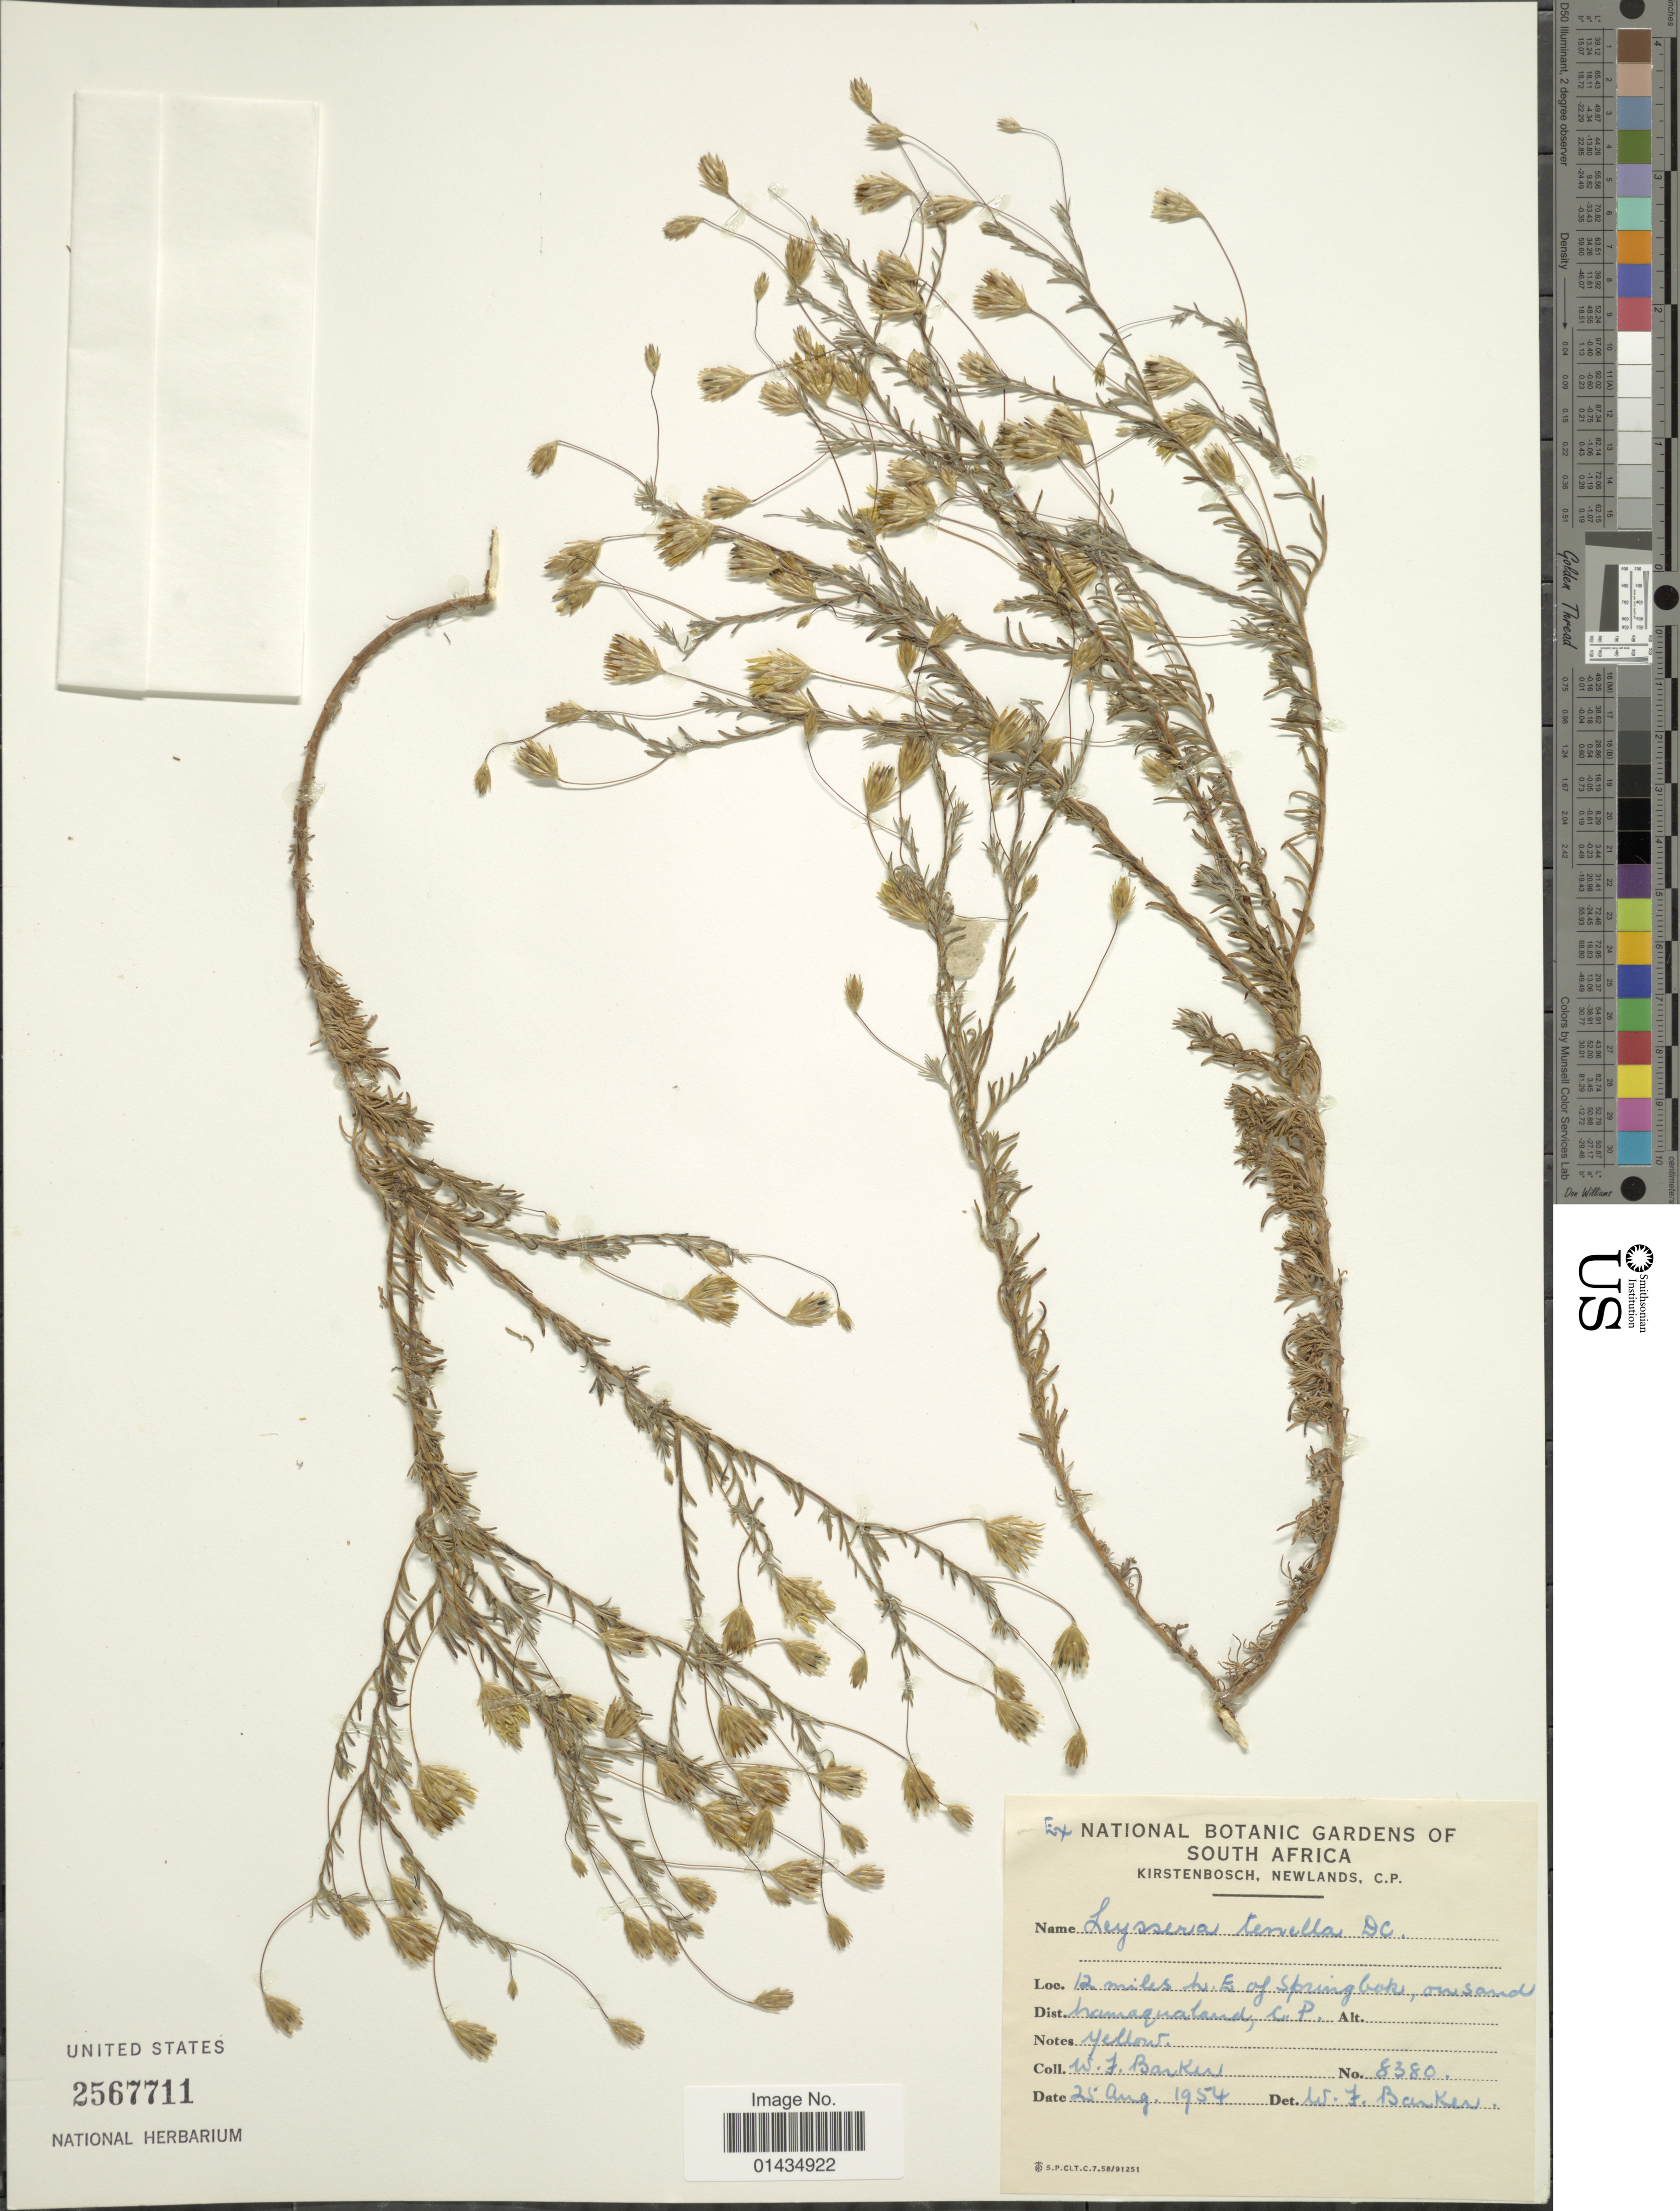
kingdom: Plantae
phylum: Tracheophyta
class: Magnoliopsida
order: Asterales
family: Asteraceae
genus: Leysera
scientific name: Leysera tenella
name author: DC.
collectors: W. F. Barker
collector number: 8380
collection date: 1954-08-25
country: South Africa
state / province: Northern Cape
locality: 12 miles n.E. of Springbok, on sand Dist. Namaqualand.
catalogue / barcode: US 2567711